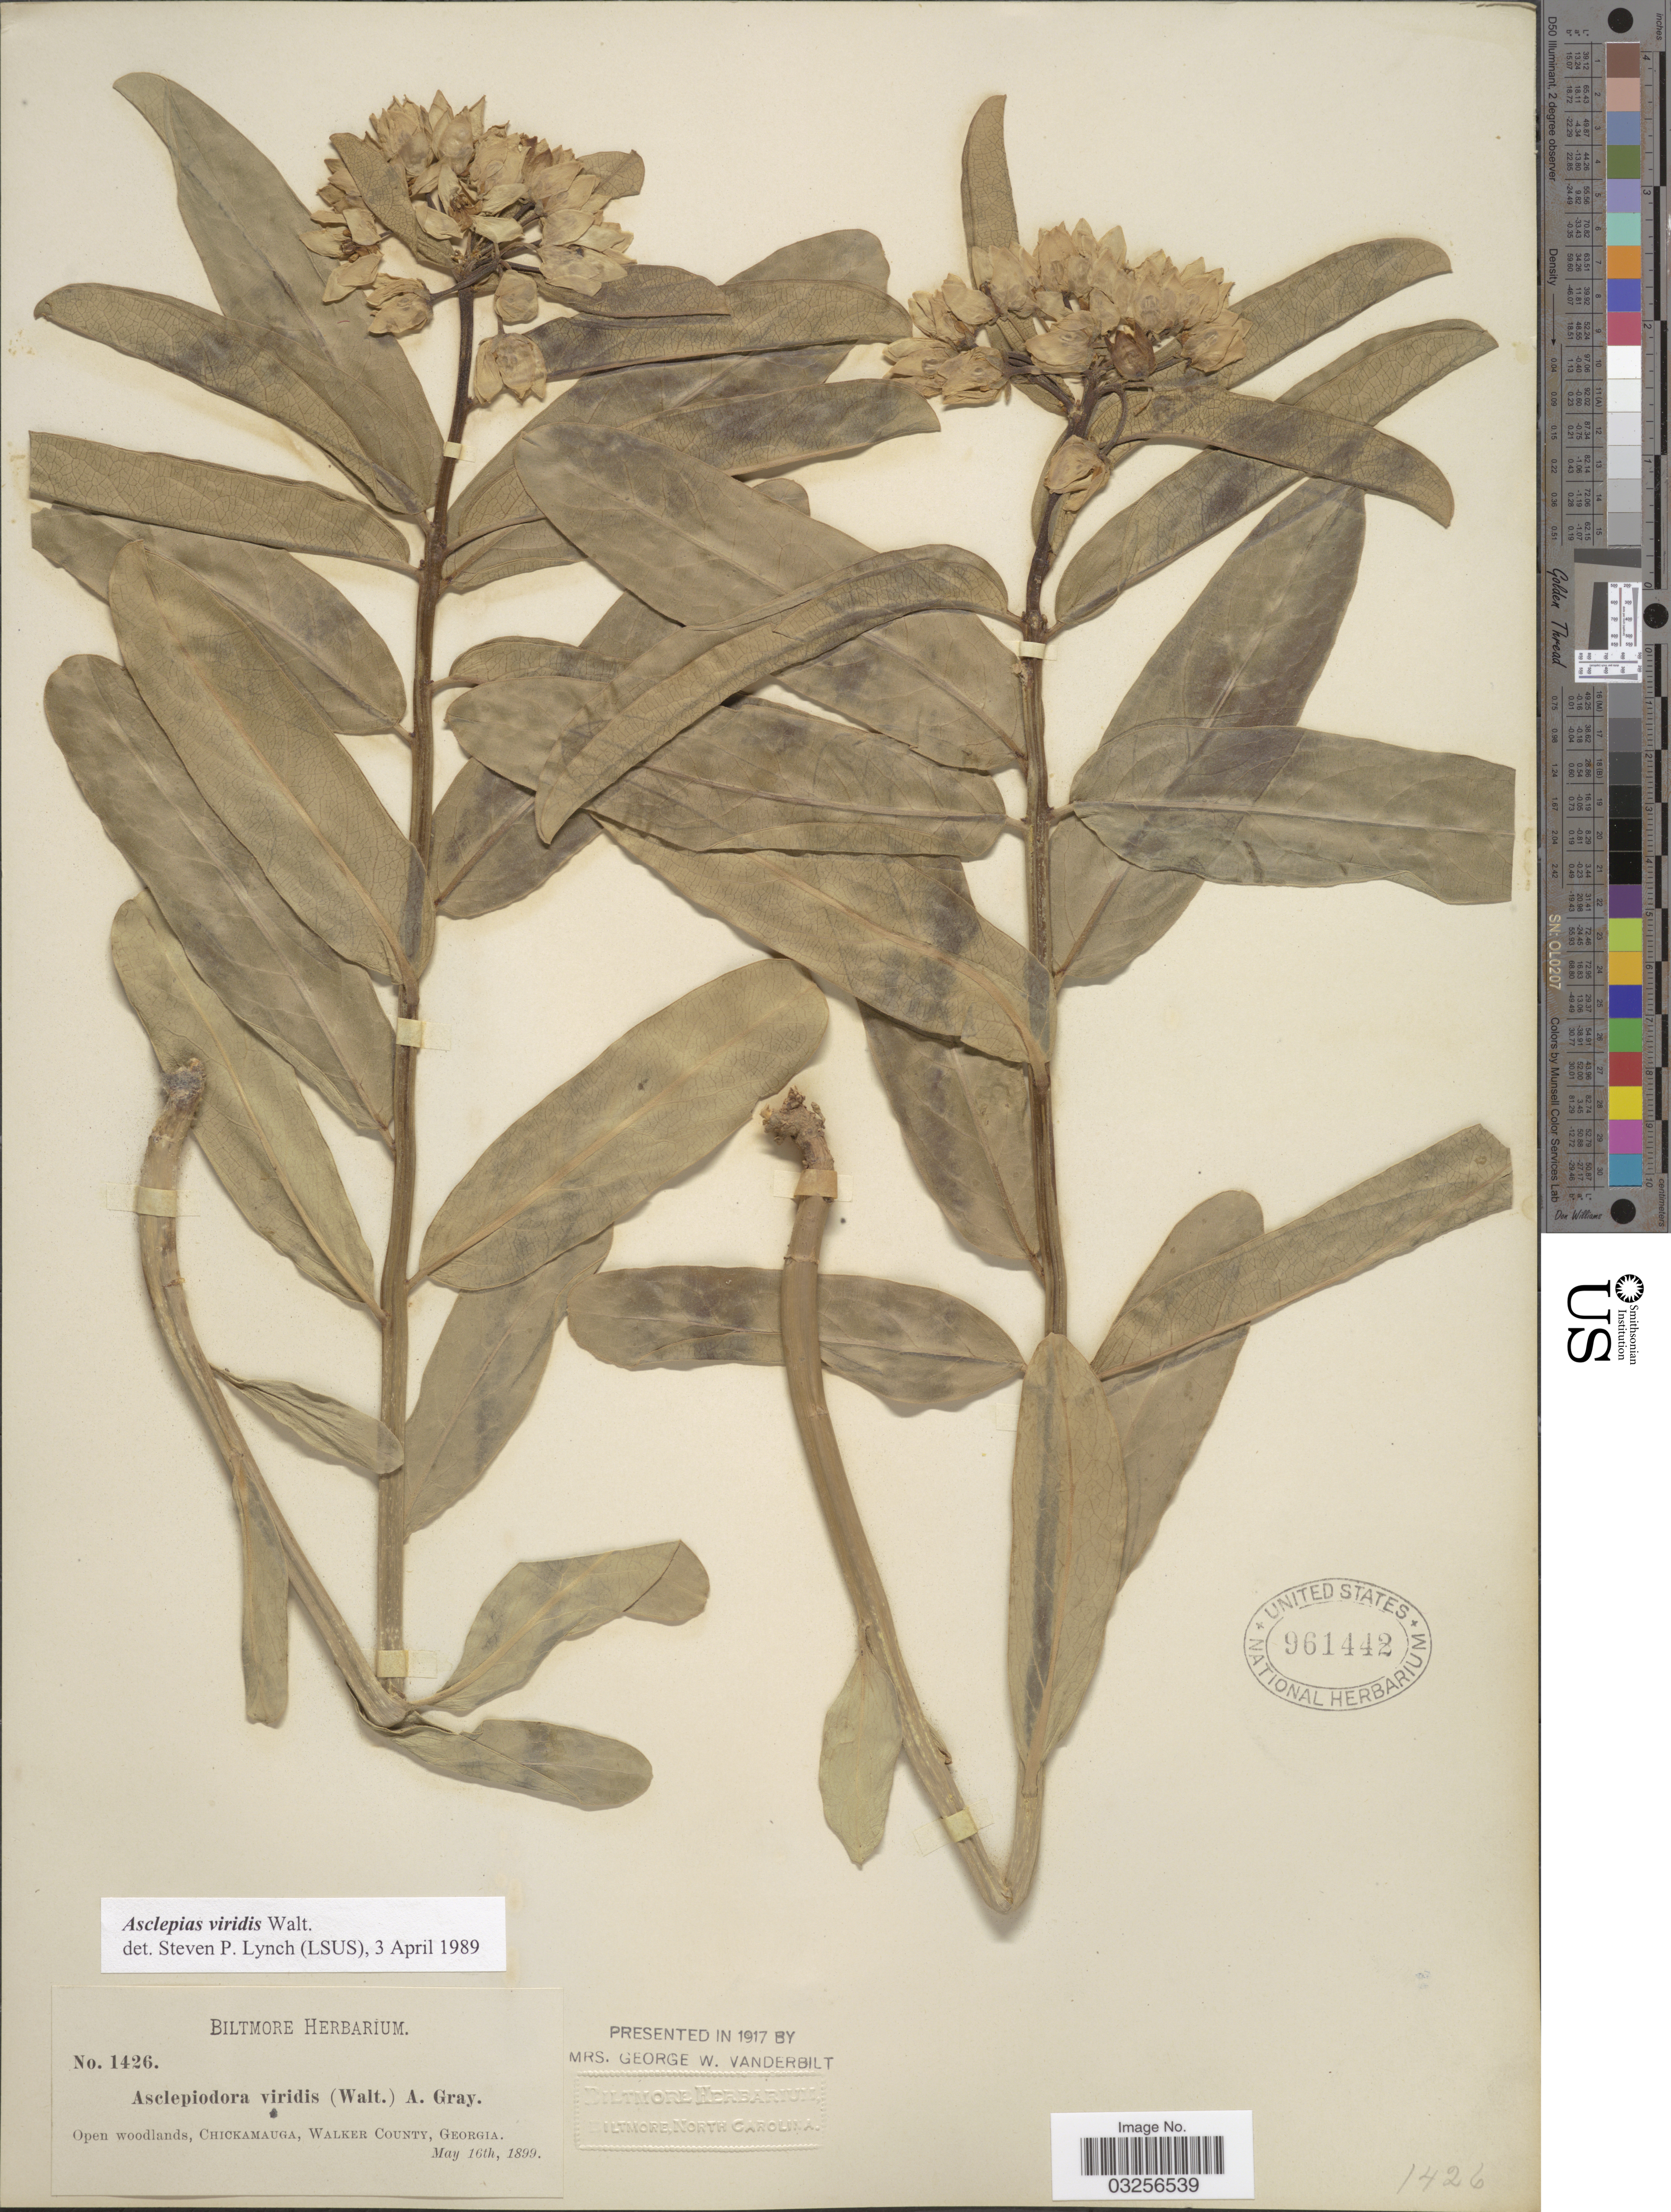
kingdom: Plantae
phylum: Tracheophyta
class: Magnoliopsida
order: Gentianales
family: Apocynaceae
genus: Asclepias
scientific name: Asclepias viridis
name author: Walter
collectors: ex herb. Biltmore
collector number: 1426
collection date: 1899-05-16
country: United States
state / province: Georgia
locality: Chickamauga, Walker County.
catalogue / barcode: US 961442